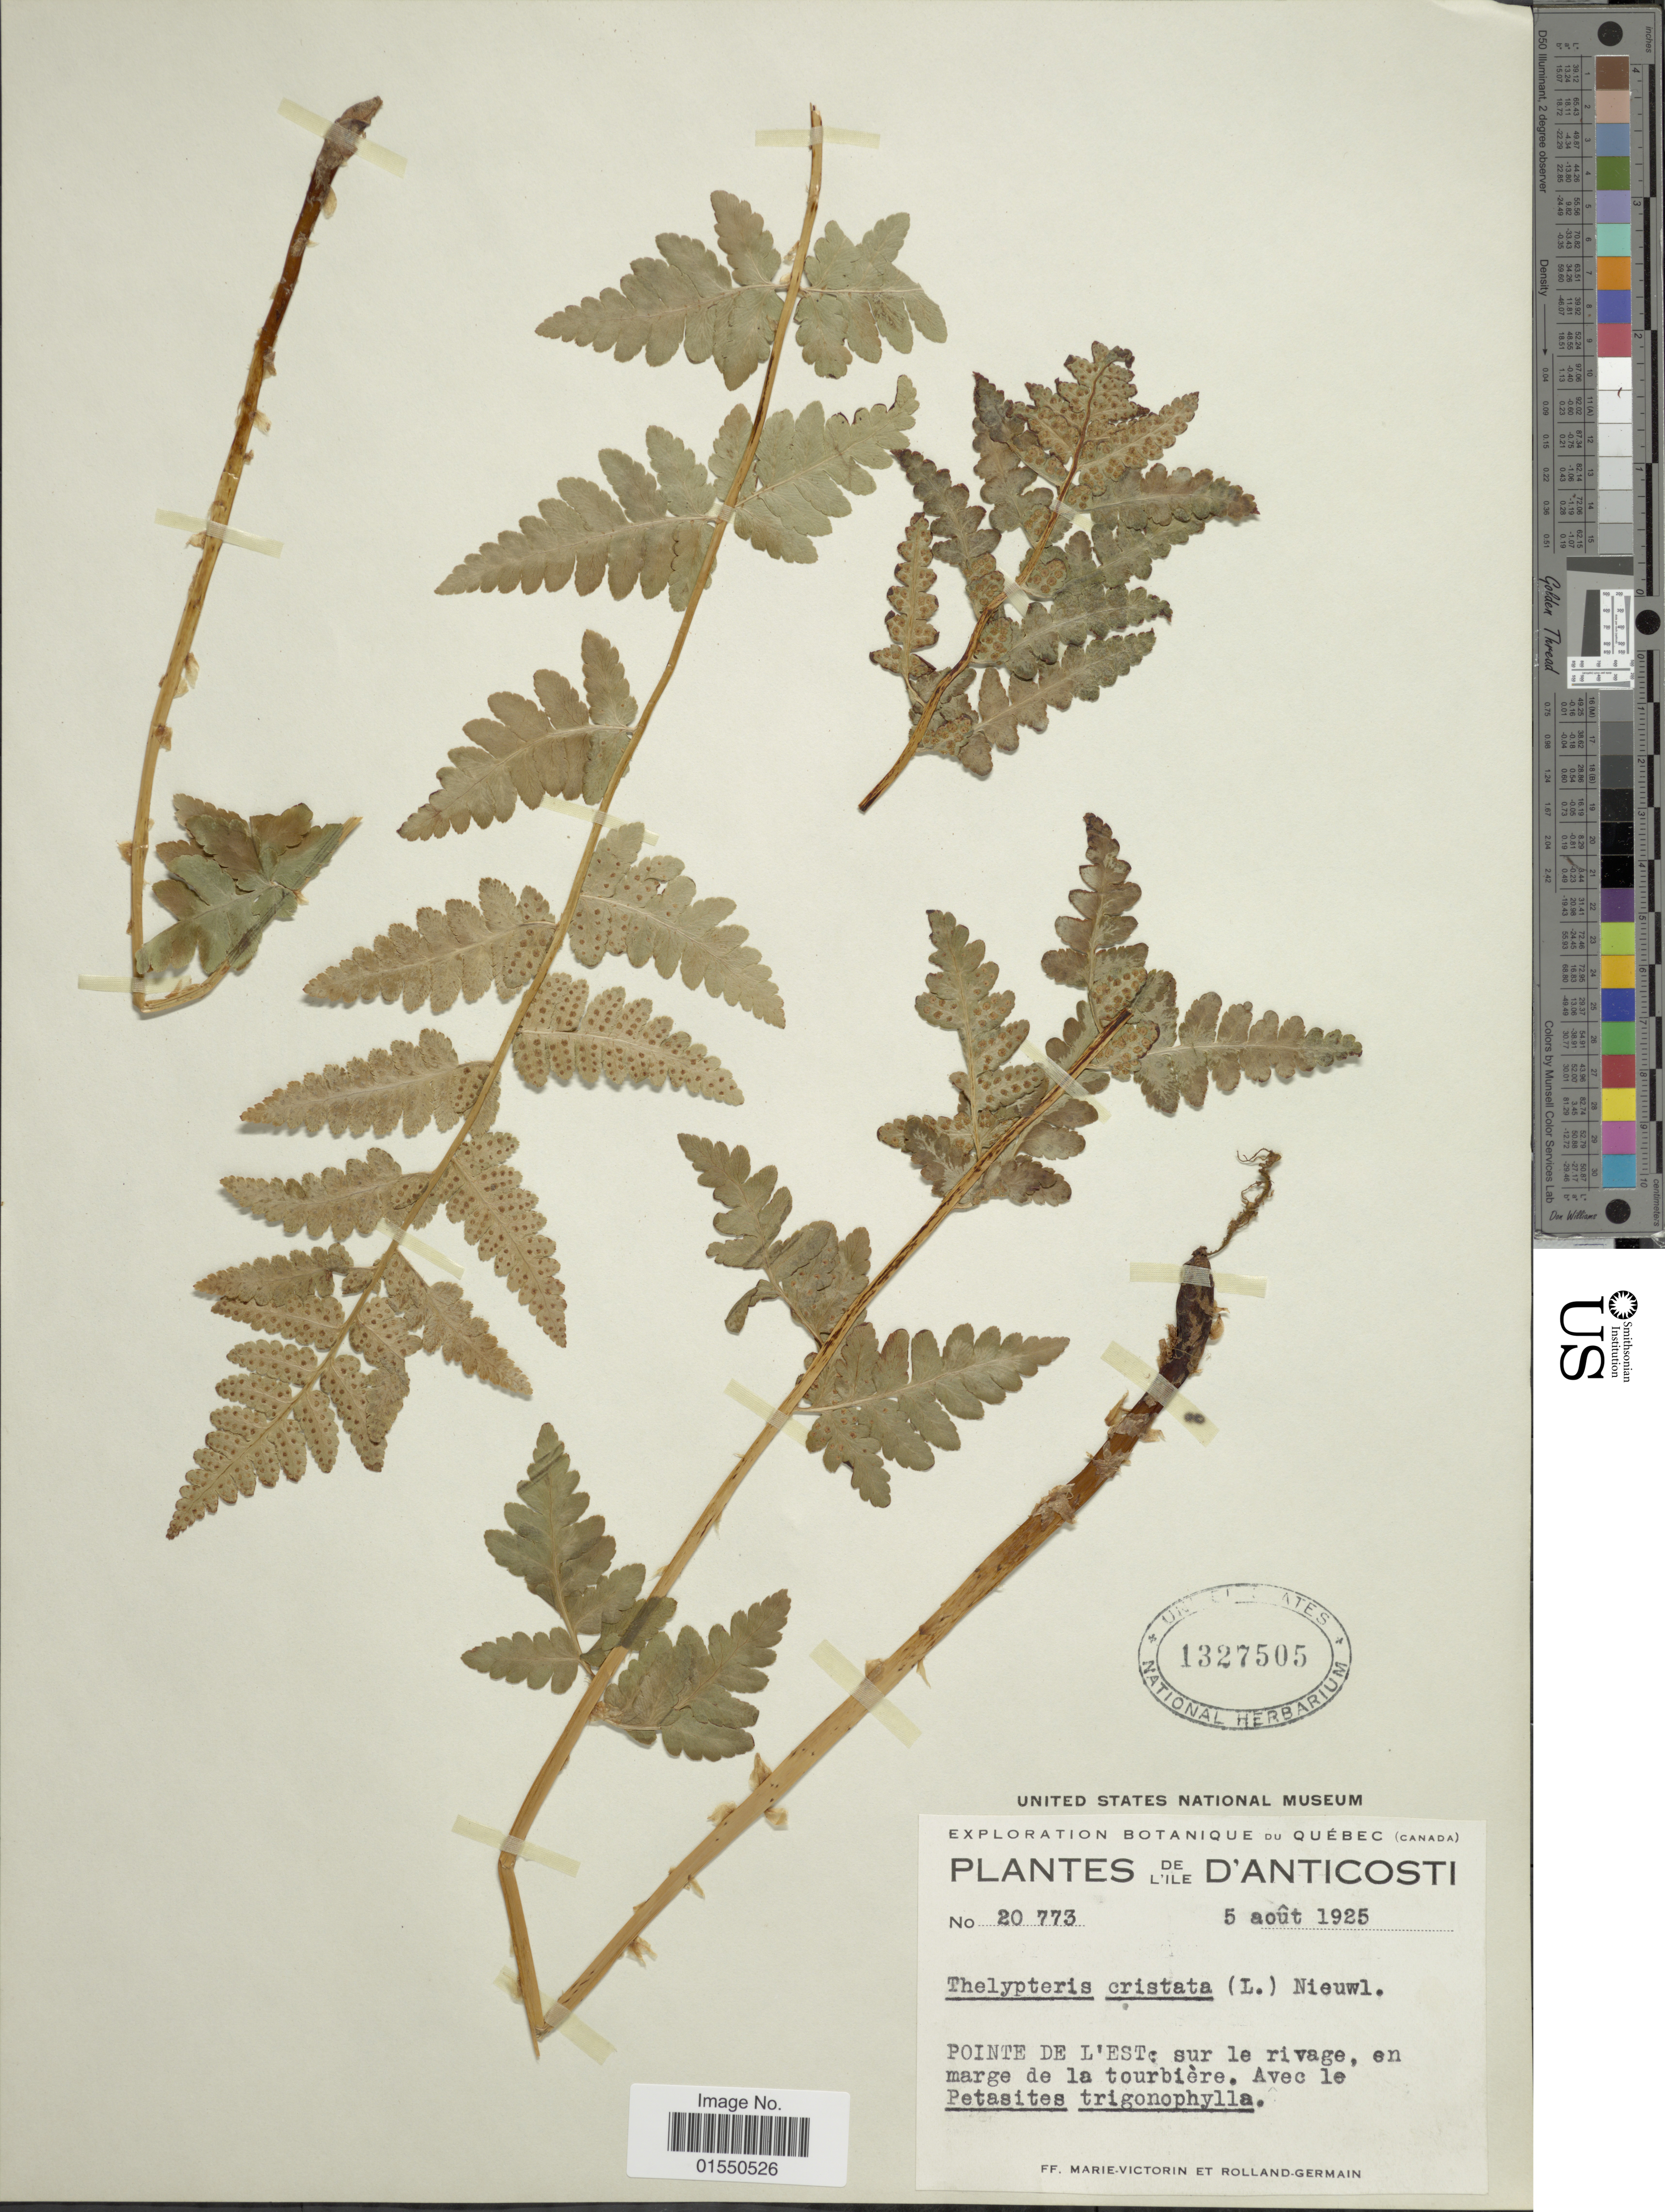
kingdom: Plantae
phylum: Tracheophyta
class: Polypodiopsida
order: Polypodiales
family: Dryopteridaceae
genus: Dryopteris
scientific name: Dryopteris cristata var. spinulosa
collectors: F. Marie-Victorin & Rolland-Germain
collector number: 20773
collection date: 1925-08-05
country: Canada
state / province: Quebec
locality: De L' ile D' Anticasti, Pointe de L' Est: Sur le rivage, en marge de la tourbiere. Avec le Petasites trigonophylla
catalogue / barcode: US 1327505